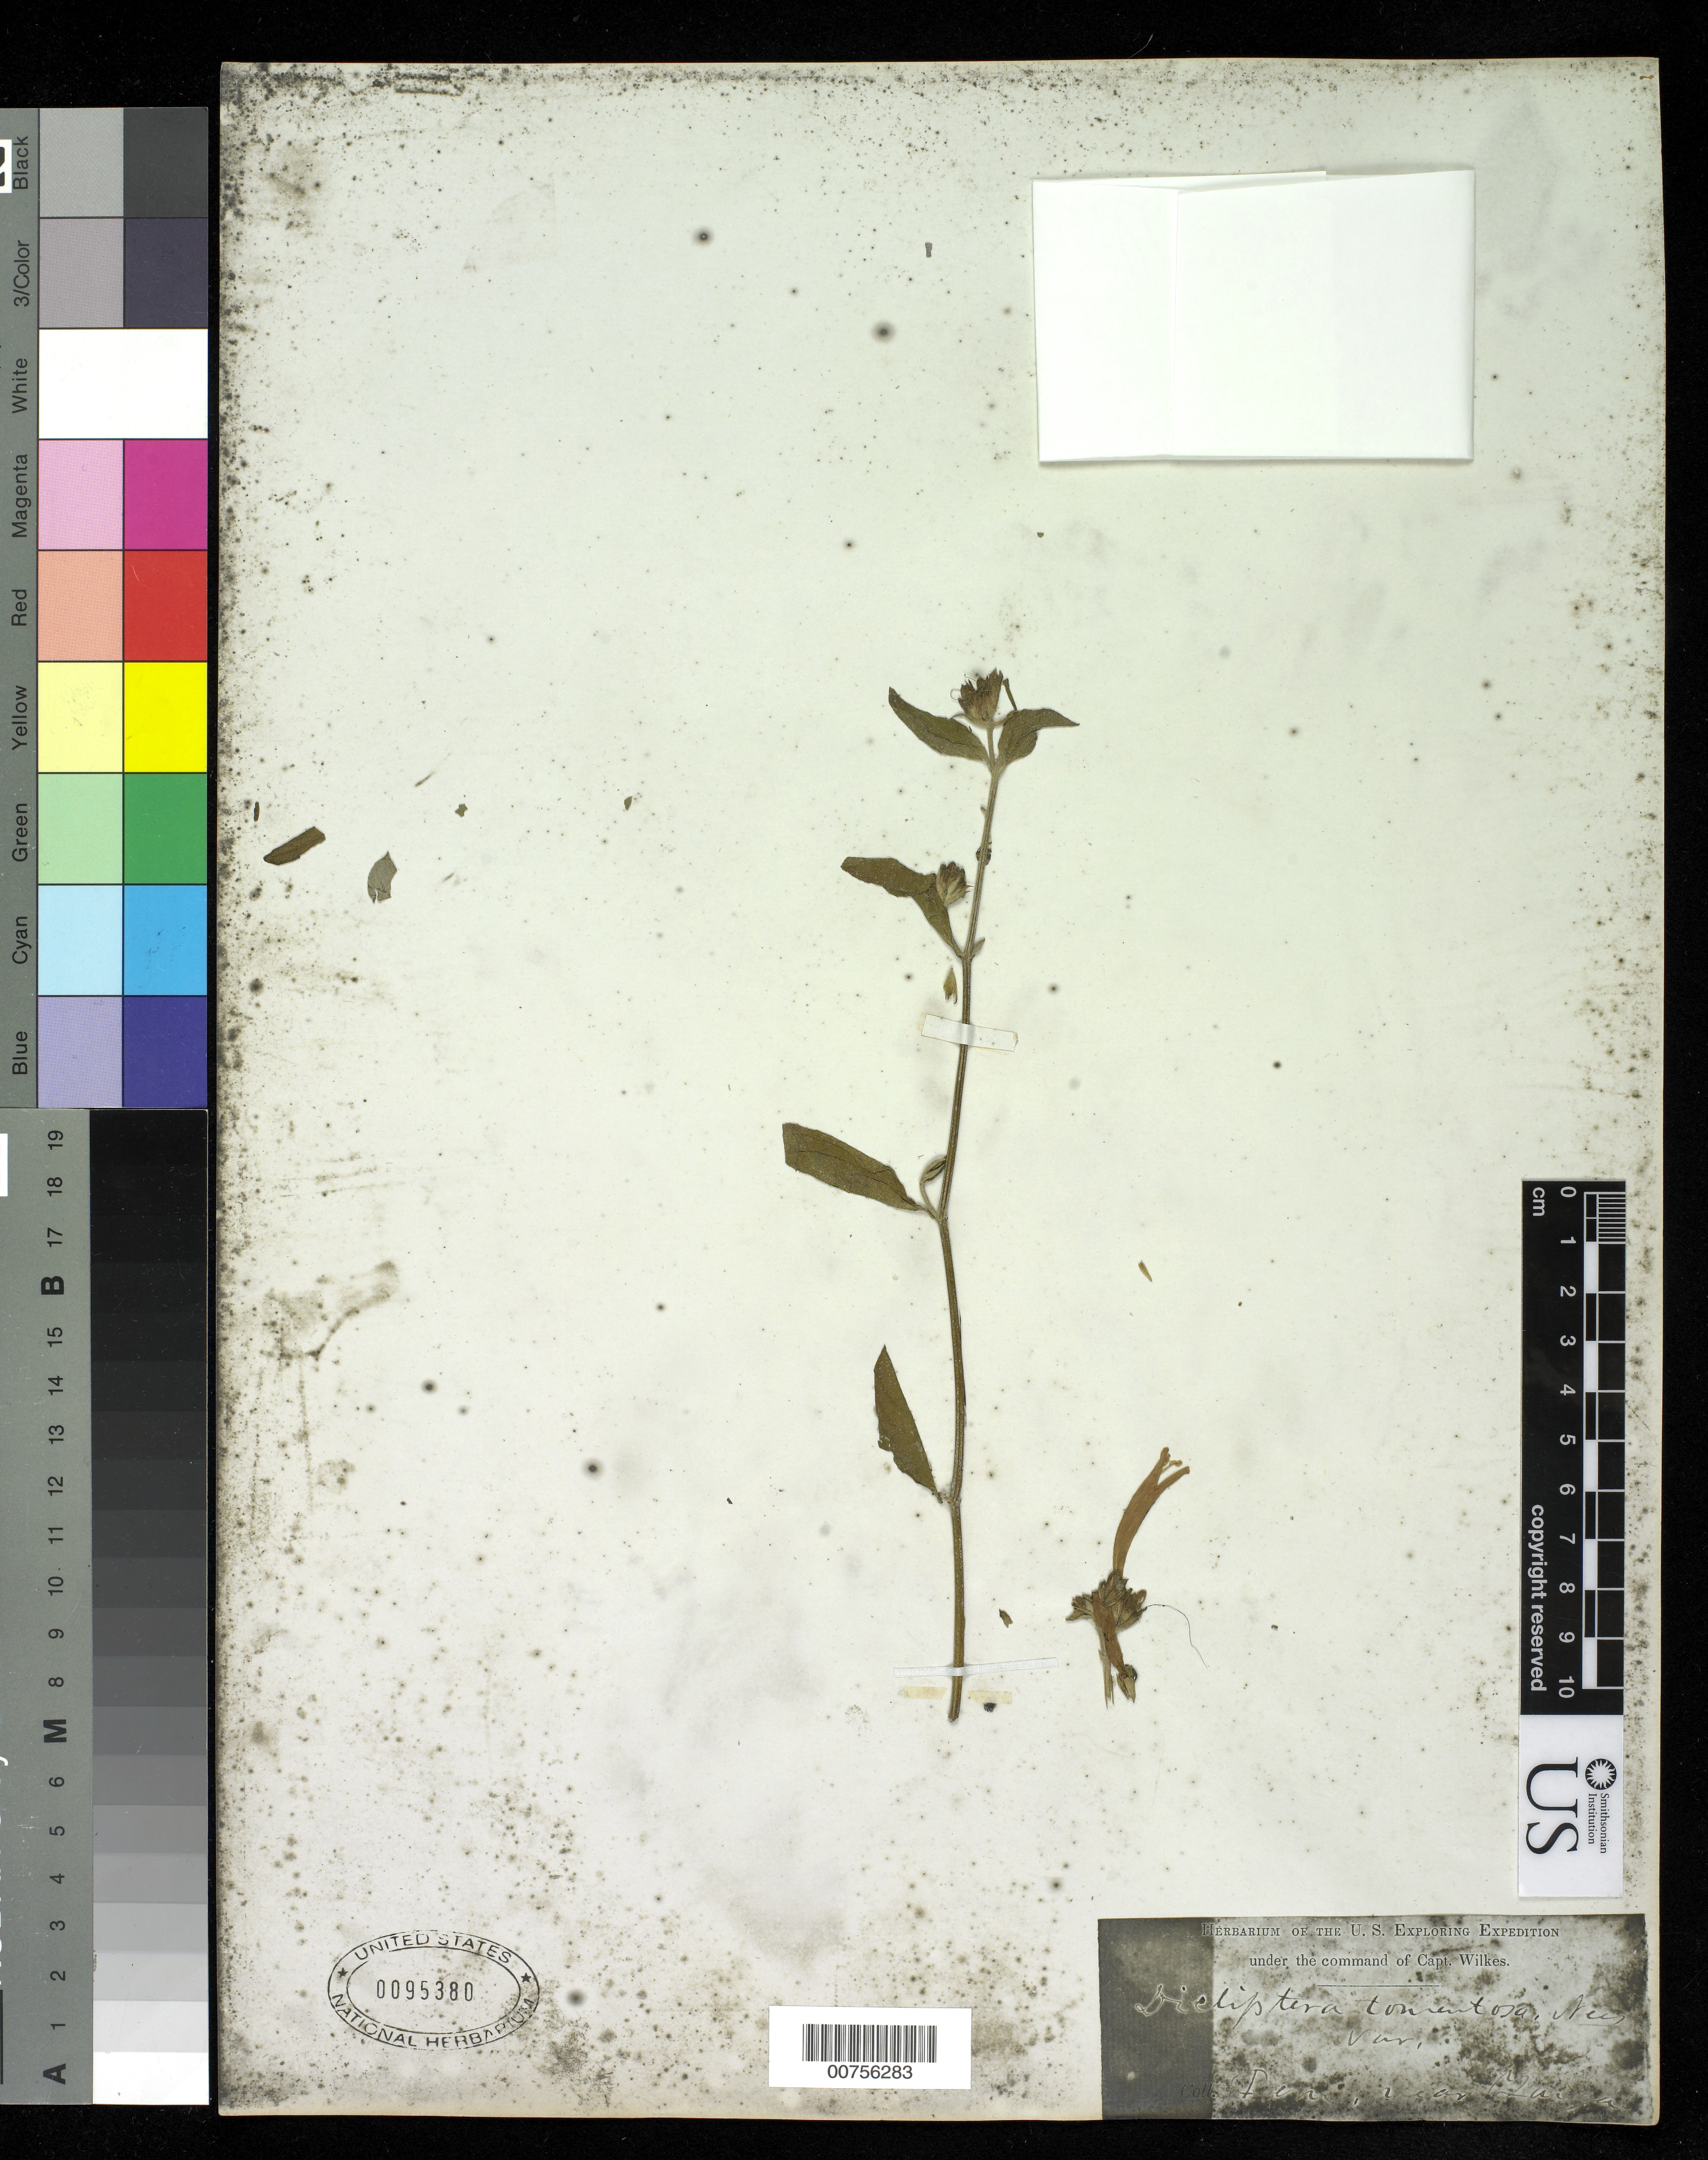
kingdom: Plantae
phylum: Tracheophyta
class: Magnoliopsida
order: Lamiales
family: Acanthaceae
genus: Dicliptera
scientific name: Dicliptera tomentosa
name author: (Vahl) Nees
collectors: Wilkes Explor. Exped.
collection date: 1838/1842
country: Peru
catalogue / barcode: US 95380